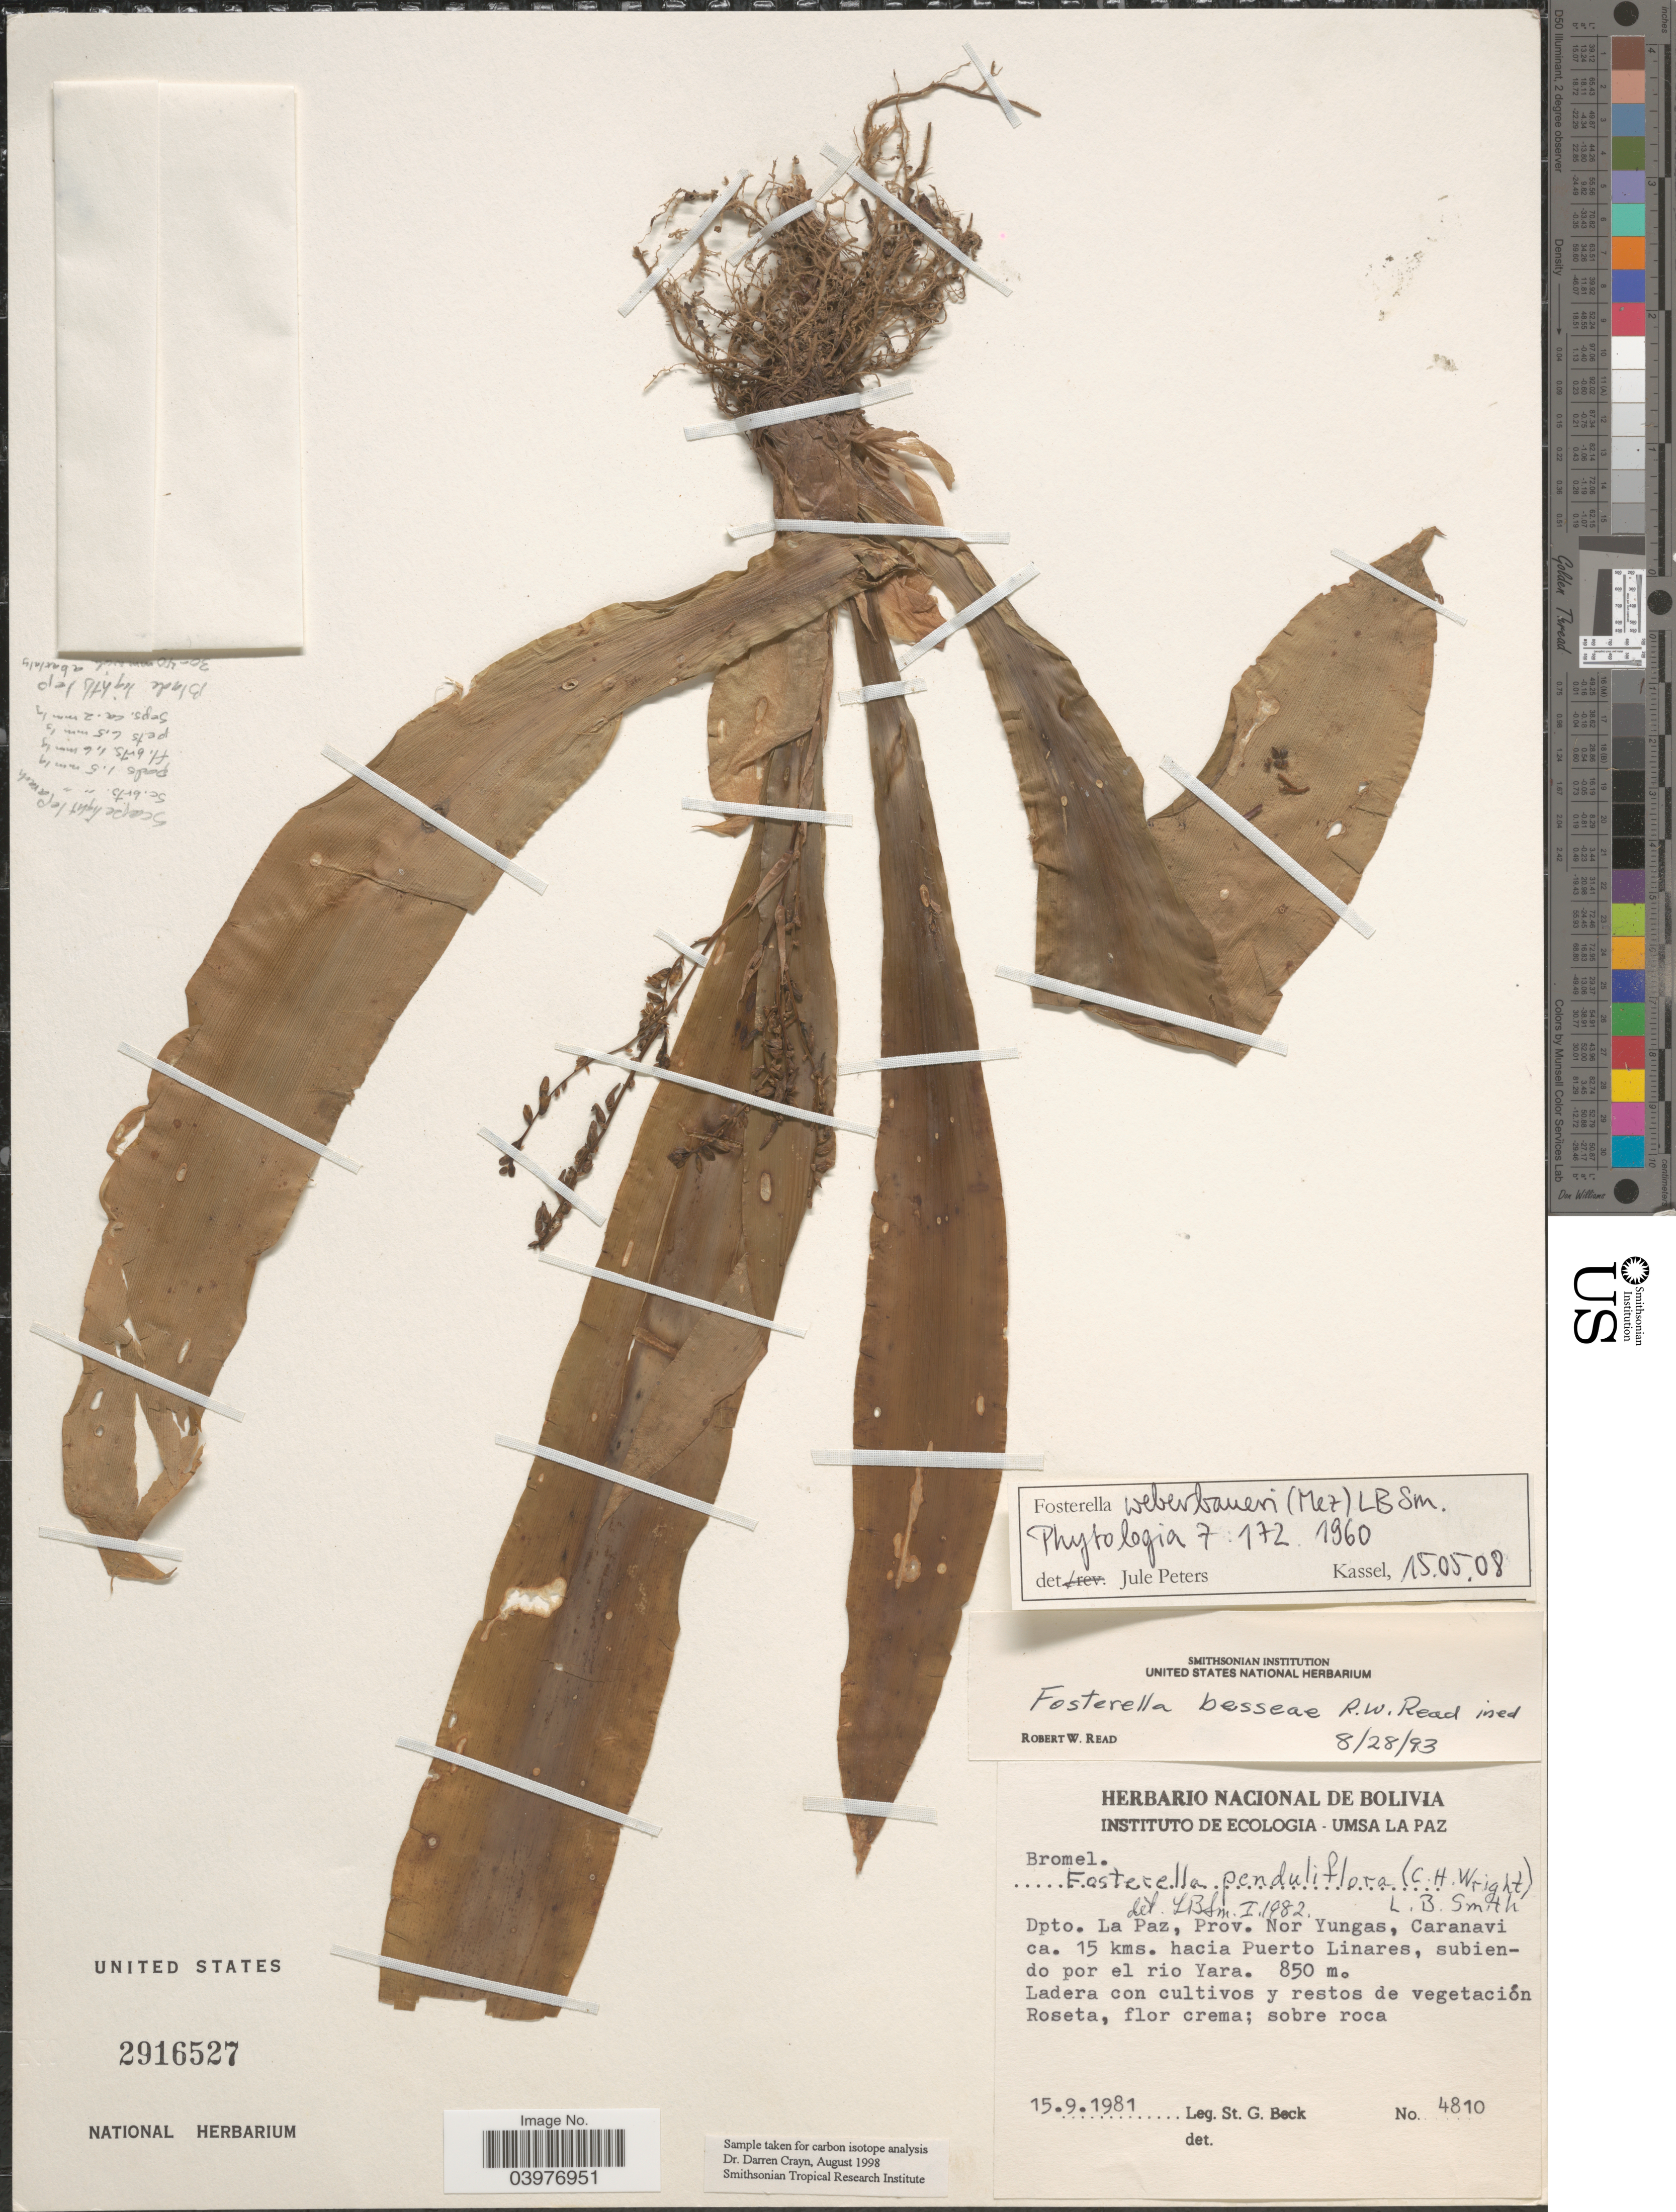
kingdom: Plantae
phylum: Tracheophyta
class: Liliopsida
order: Poales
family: Bromeliaceae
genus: Fosterella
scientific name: Fosterella weberbaueri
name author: (Mez) L.B. Sm.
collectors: S. G. Beck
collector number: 4810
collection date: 1981-09-15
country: Bolivia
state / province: La Paz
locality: Dpto. La Paz, Prov. Nor Yungas, Caranavi ca. 15 kms. hacia Puerto Linares, subiendo por el rio Yara.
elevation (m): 850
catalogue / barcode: US 2916527